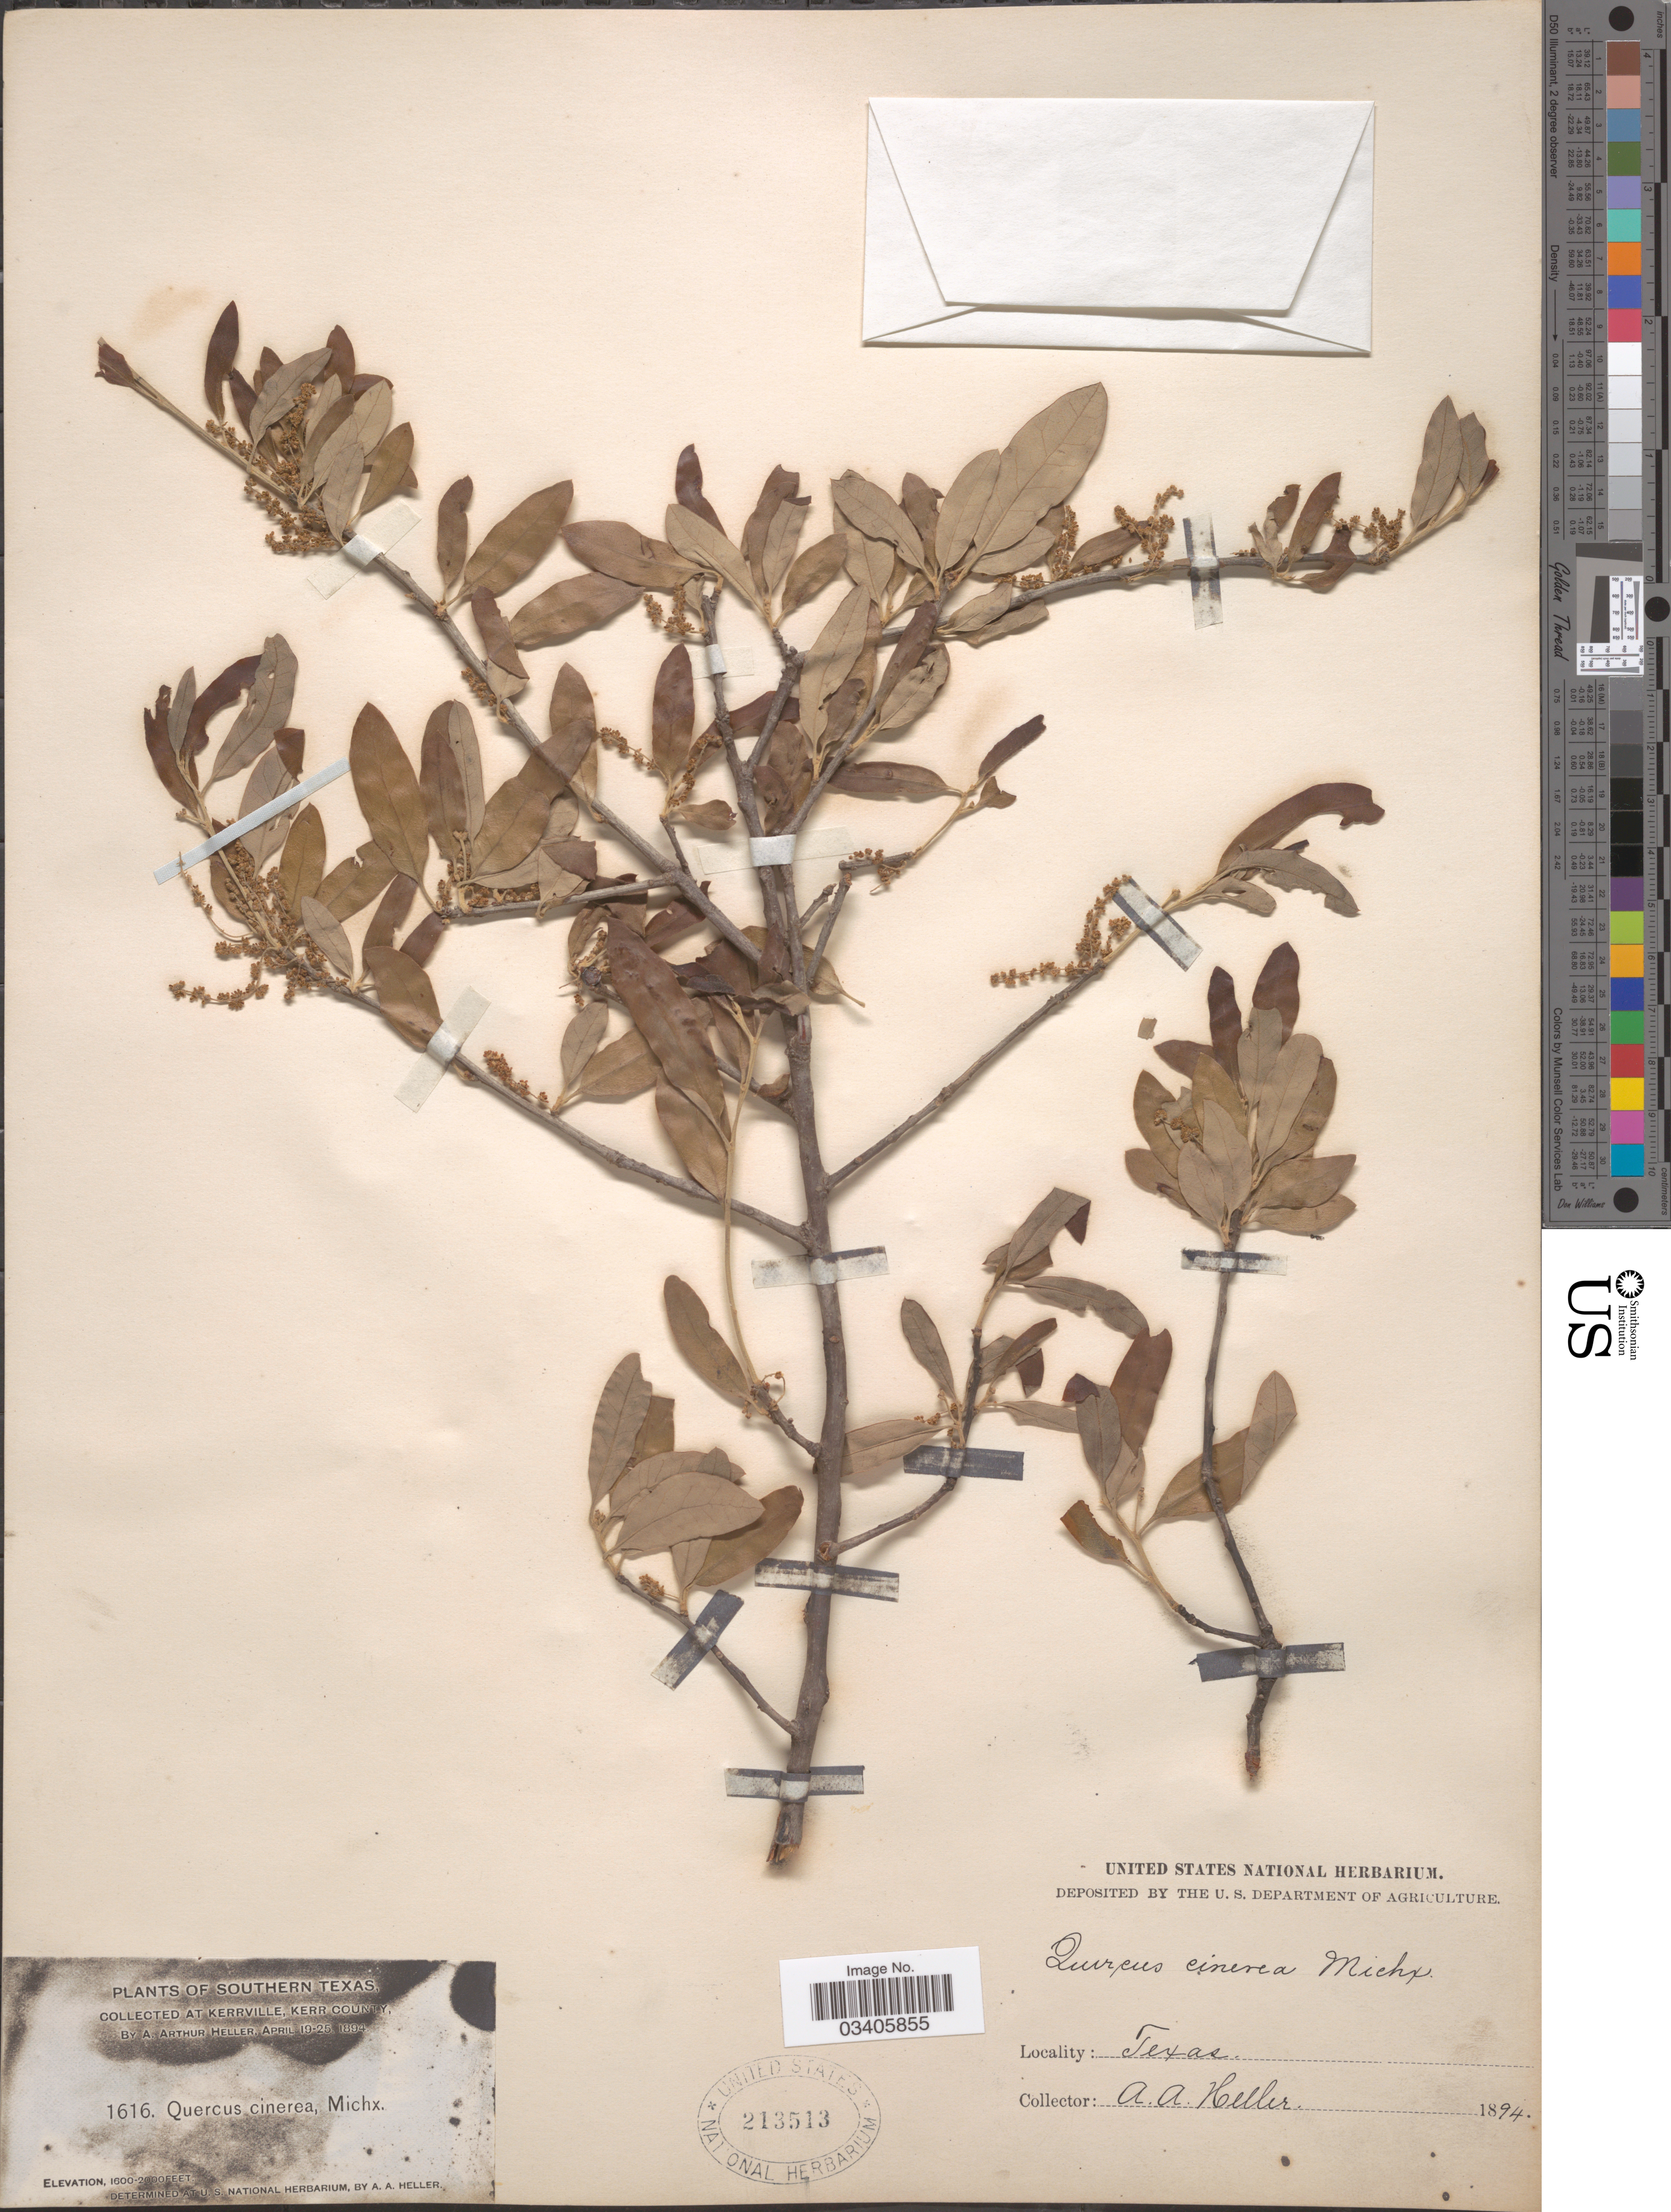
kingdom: Plantae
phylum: Tracheophyta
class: Magnoliopsida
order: Fagales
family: Fagaceae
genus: Quercus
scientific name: Quercus incana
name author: W. Bartram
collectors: A. A. Heller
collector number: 1616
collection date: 1894-04-19/1894-04-25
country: United States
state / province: Texas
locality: Southern Texas. At Kerrville, Kerr County.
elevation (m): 488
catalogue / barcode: US 213513